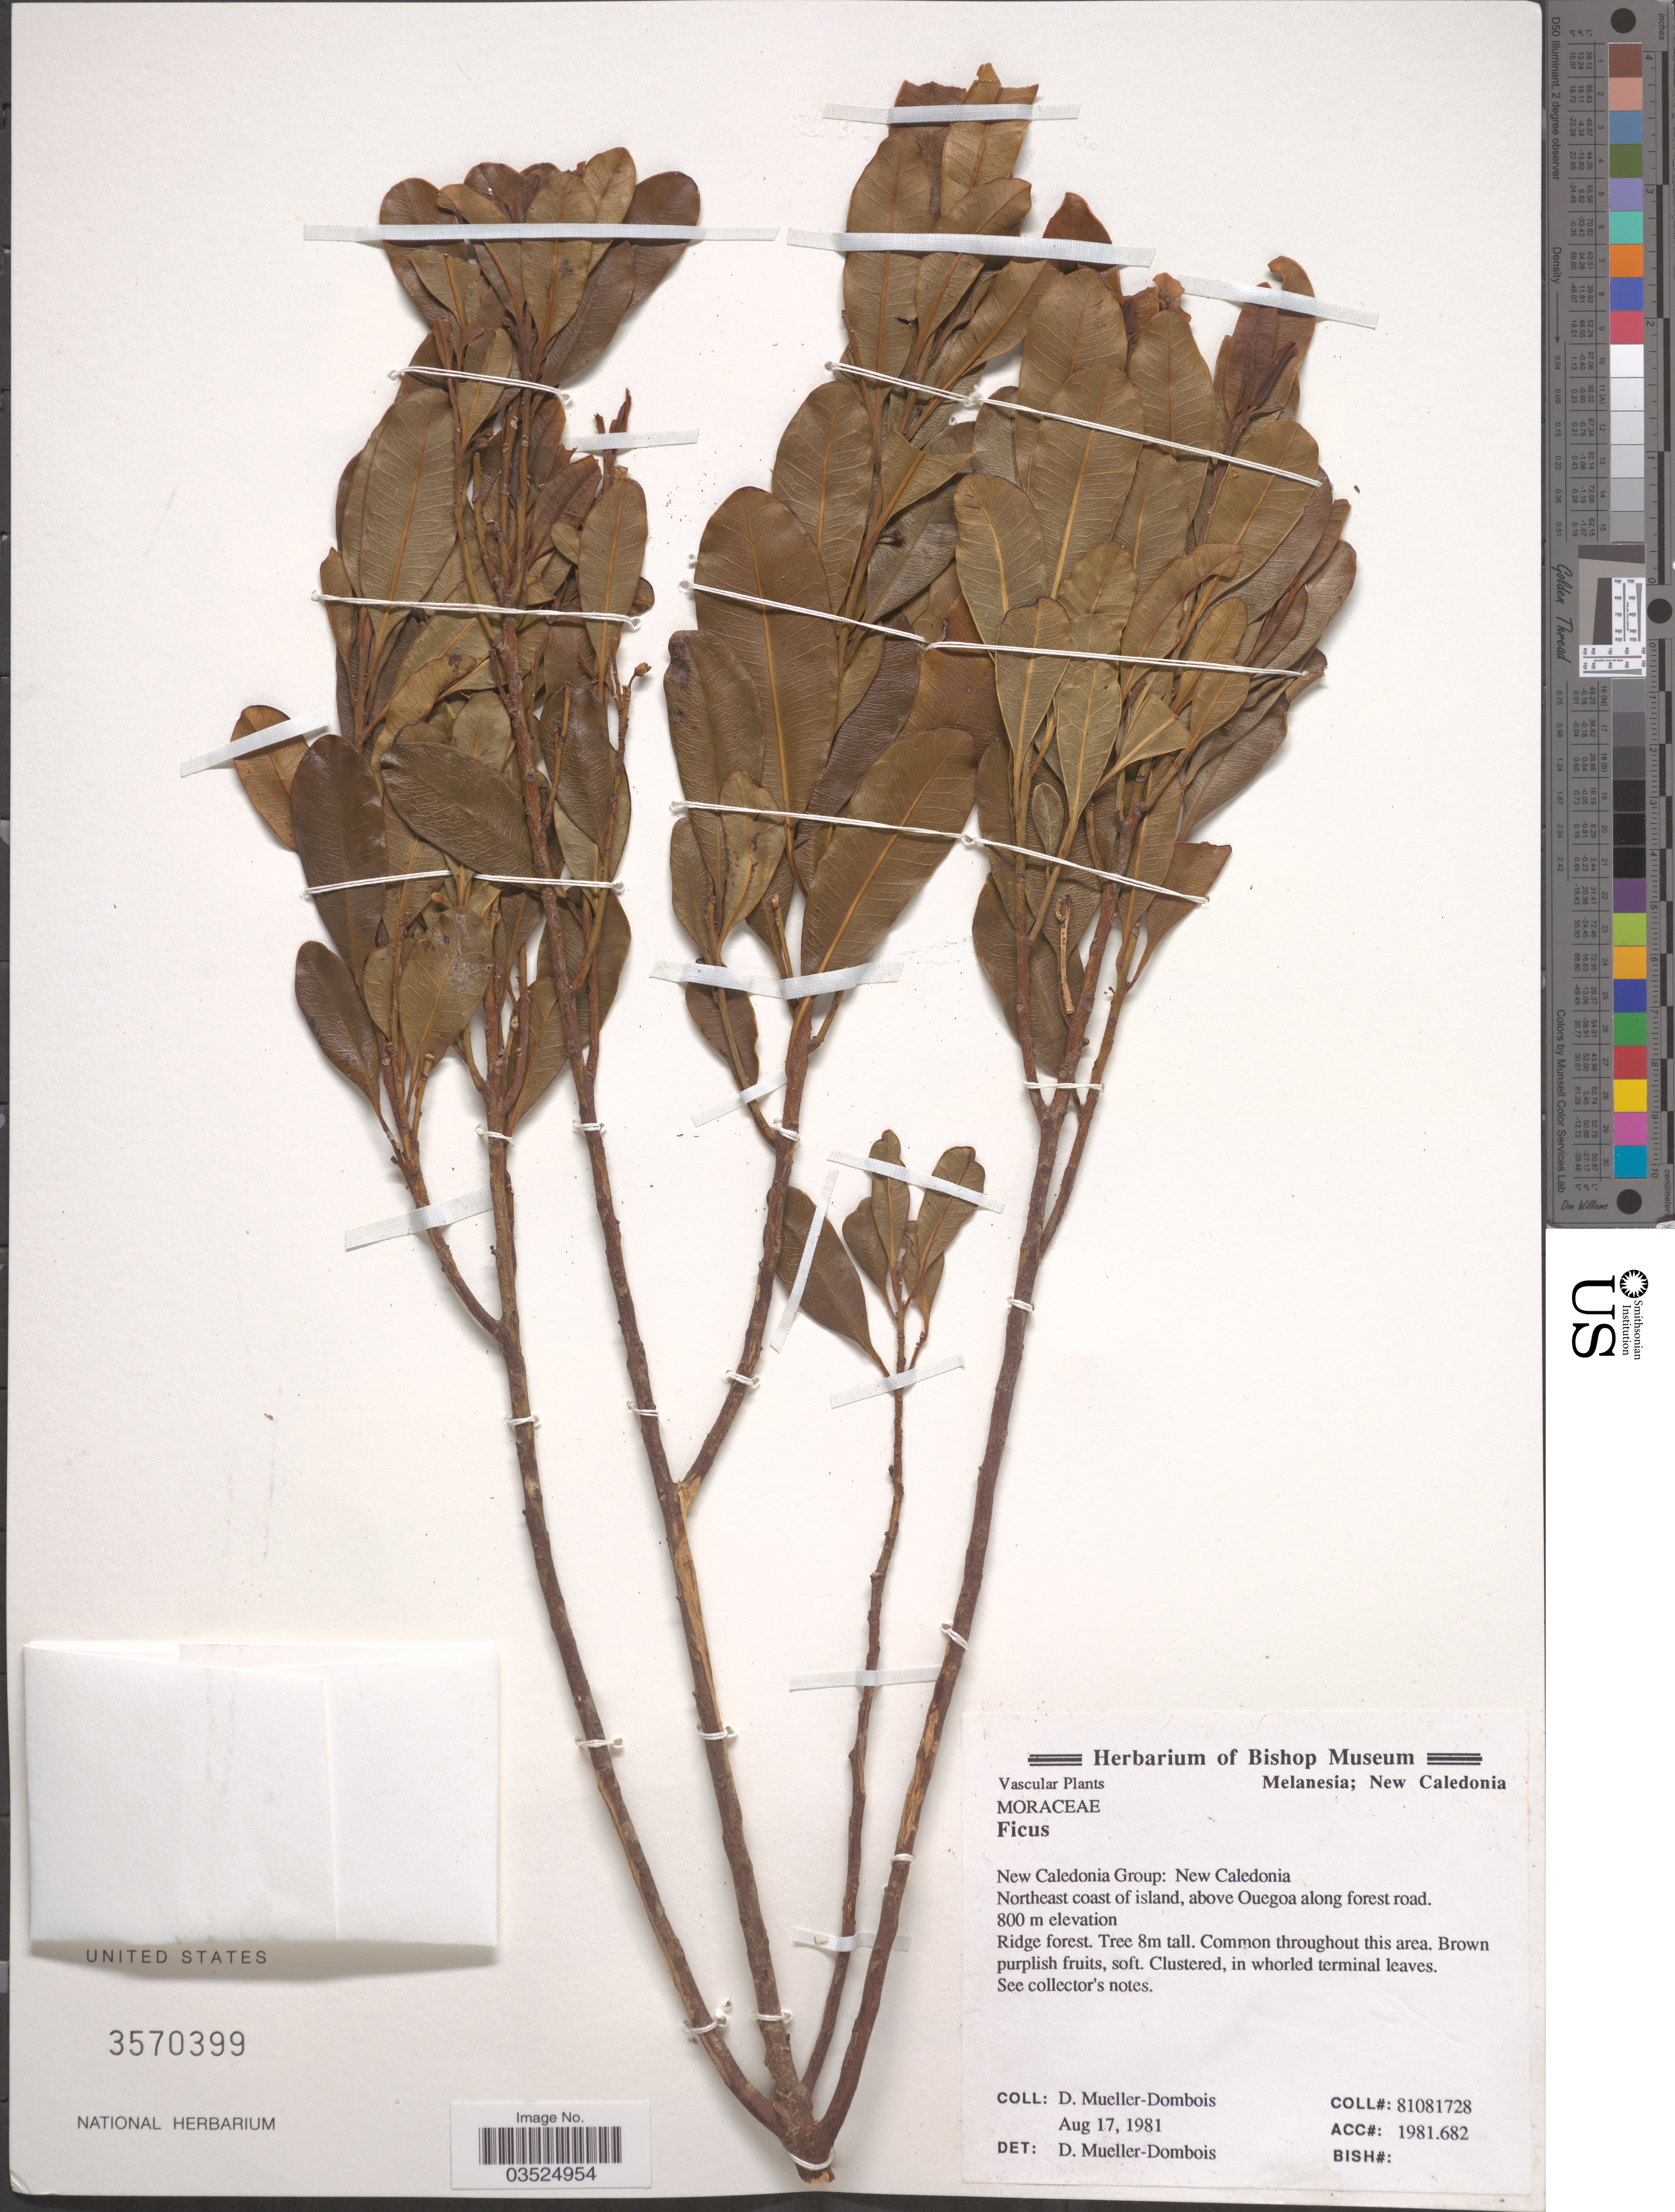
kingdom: Plantae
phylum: Tracheophyta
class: Magnoliopsida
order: Rosales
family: Moraceae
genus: Ficus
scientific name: Ficus sp.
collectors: D. Mueller-Dombois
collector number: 81081728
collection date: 1981-08-17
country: New Caledonia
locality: Melanesia. New Caledonia Group: Northeast coast of island, above Ouegoa along forest road.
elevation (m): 800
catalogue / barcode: US 3570399